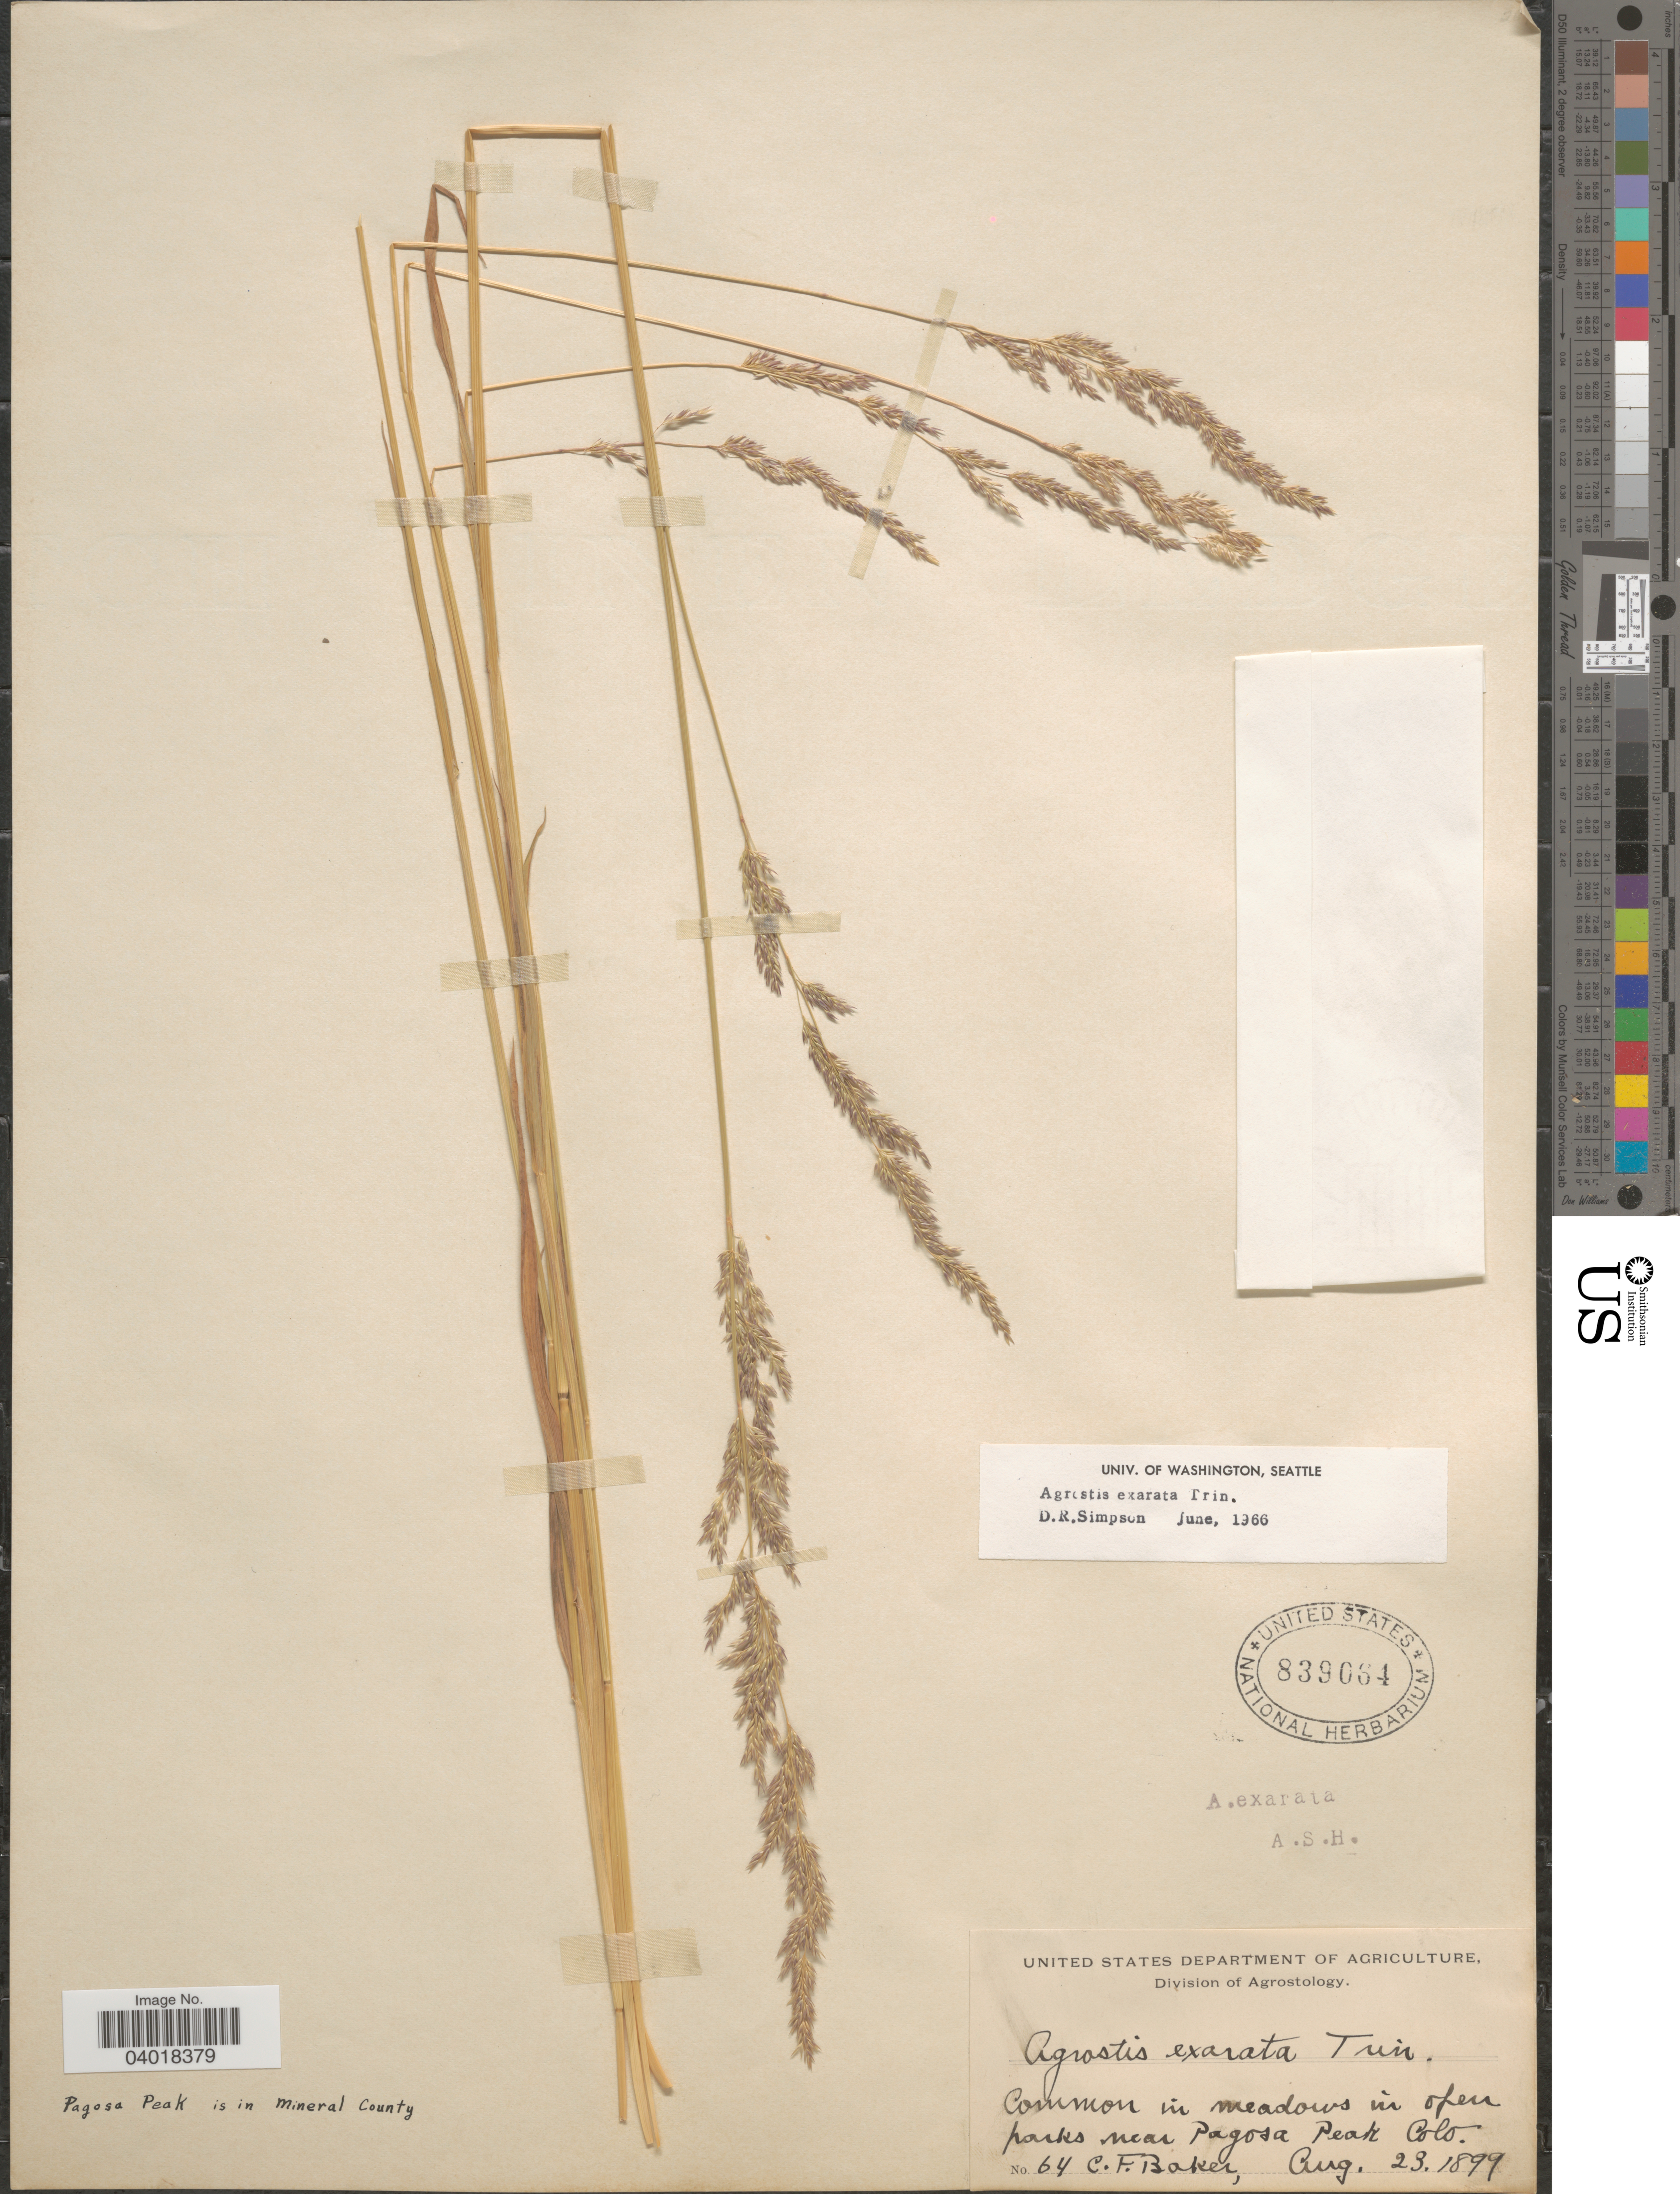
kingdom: Plantae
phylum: Tracheophyta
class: Liliopsida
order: Poales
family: Poaceae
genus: Agrostis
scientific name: Agrostis exarata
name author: Trin.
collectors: C. F. Baker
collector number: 64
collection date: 1899-08-23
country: United States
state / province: Colorado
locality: Pagosa Peak is in Mineral County. Near Pagosa Peak.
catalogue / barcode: US 839064